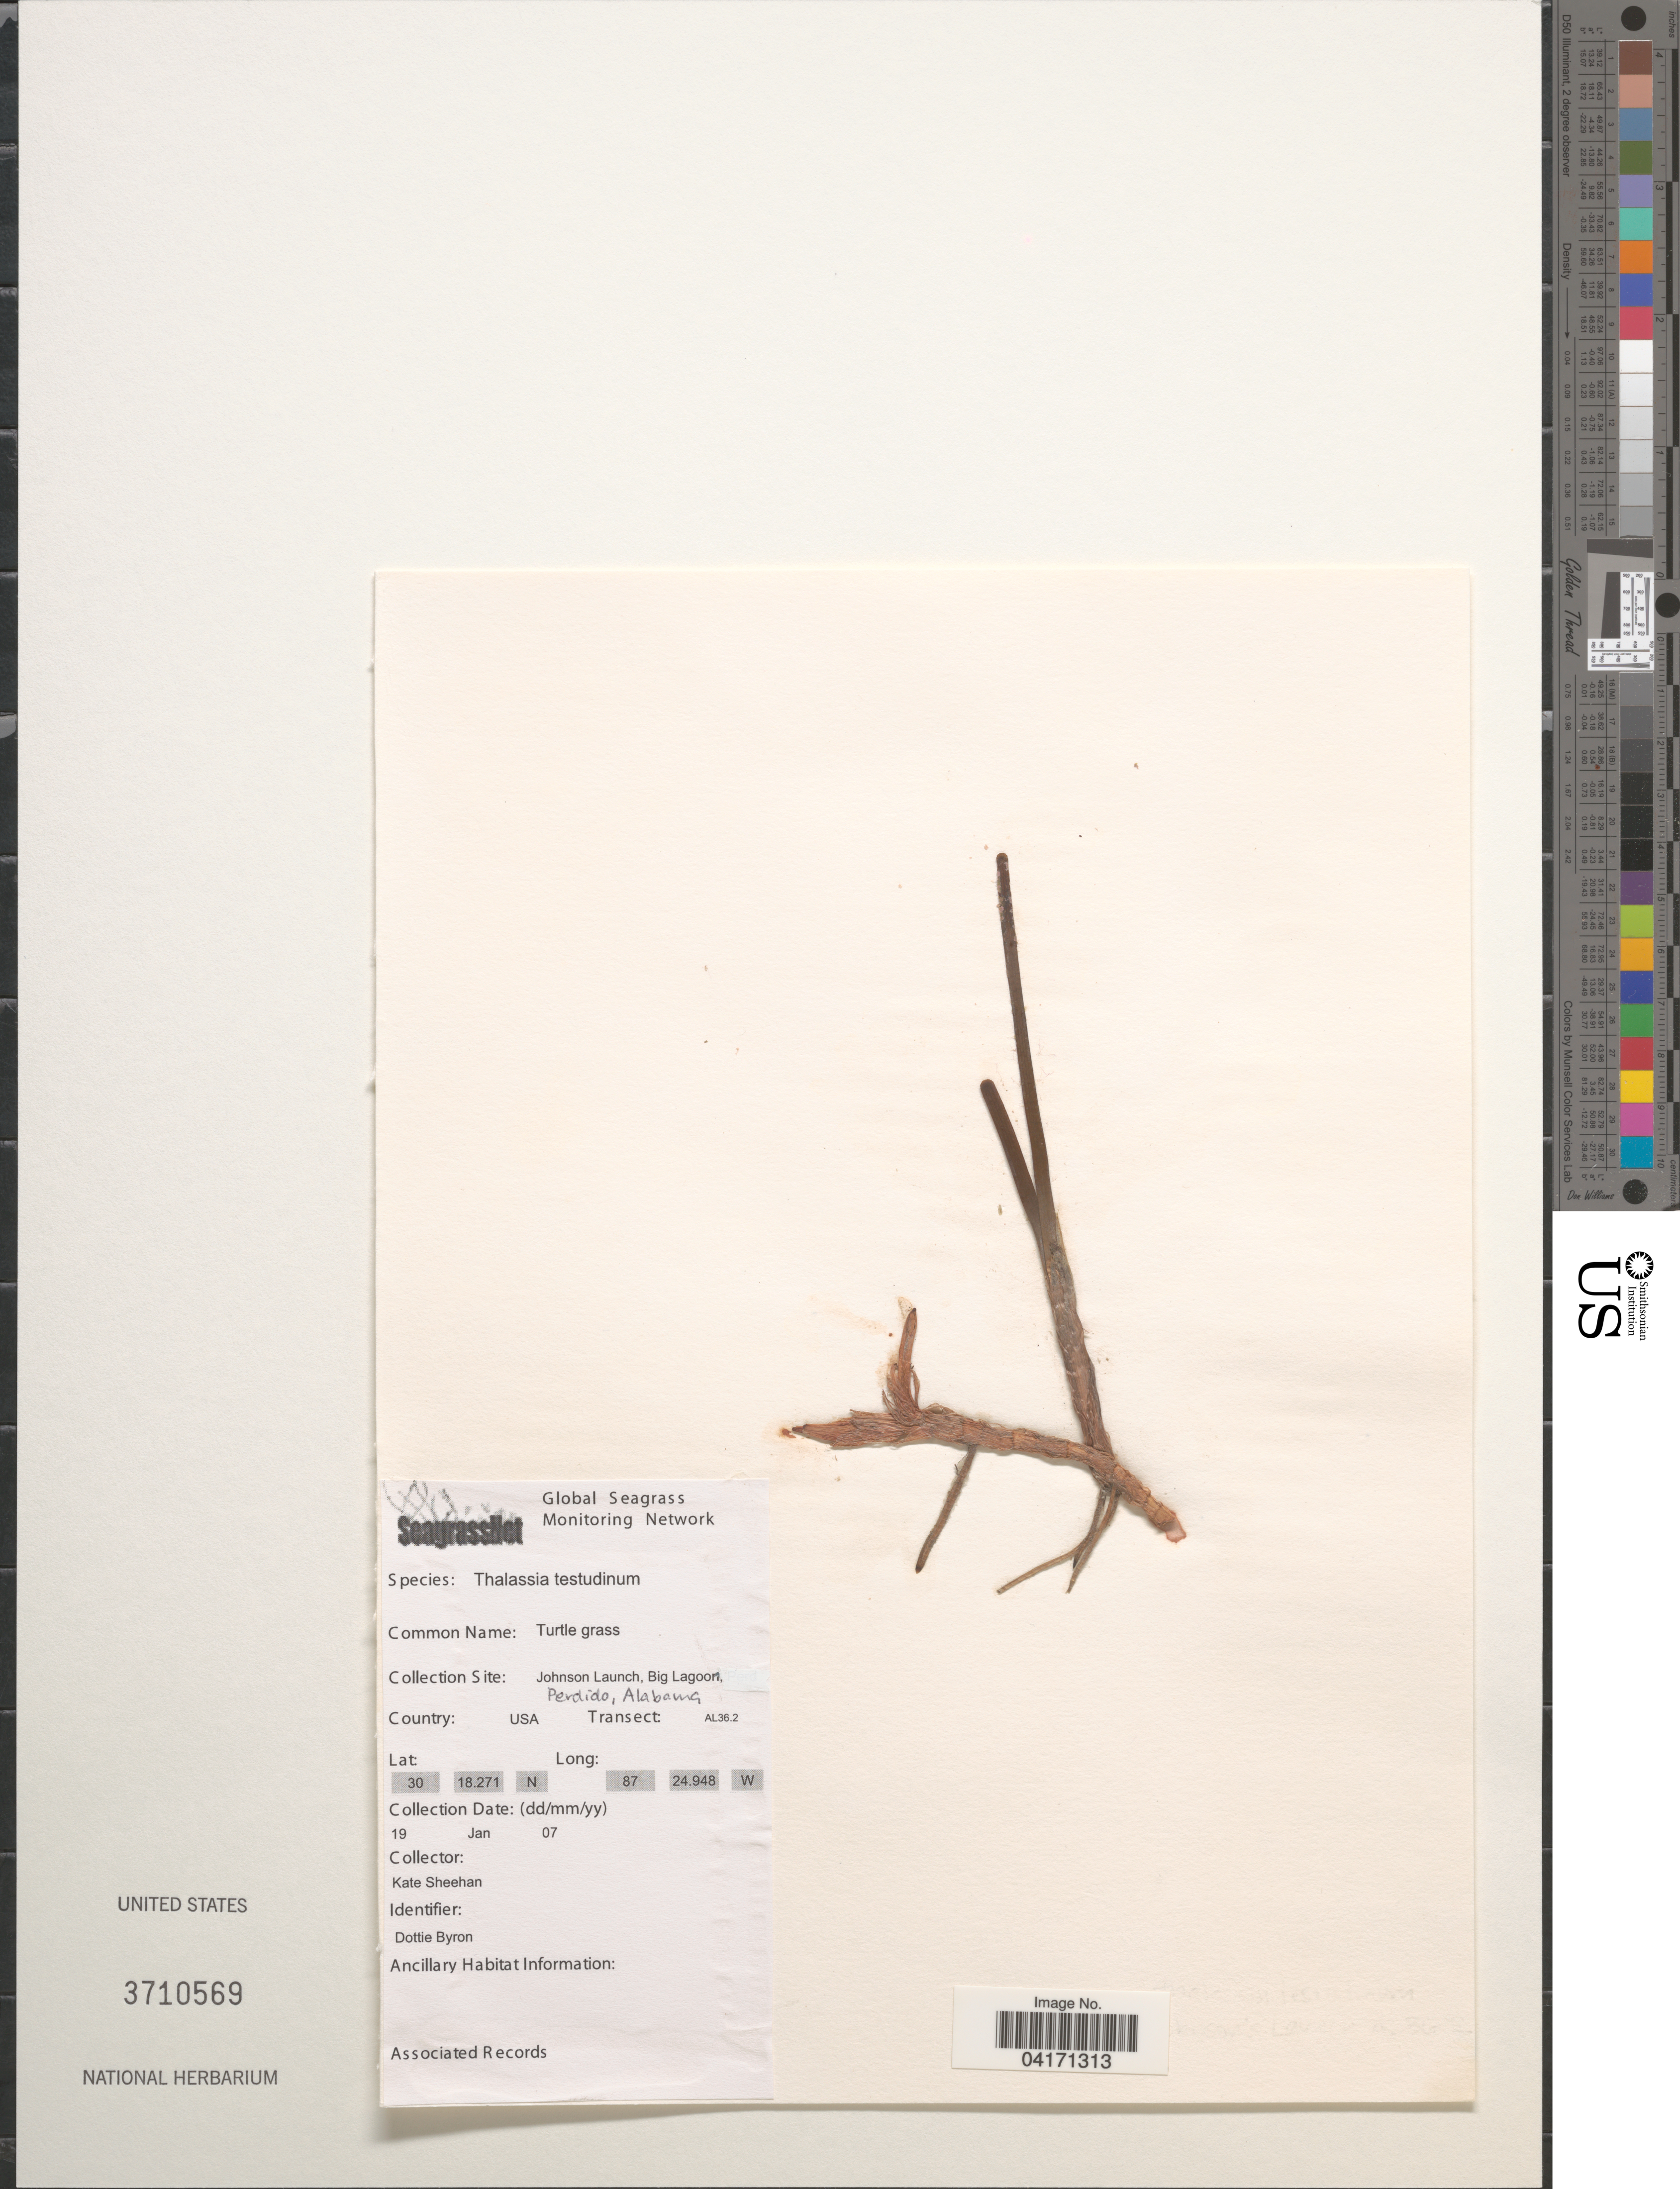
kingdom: Plantae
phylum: Tracheophyta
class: Liliopsida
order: Alismatales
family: Hydrocharitaceae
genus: Thalassia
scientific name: Thalassia testudinum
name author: Banks & Sol. ex K.D. Koenig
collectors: K. Sheehan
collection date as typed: Transcribed d/m/y: 19/1/7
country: United States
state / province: Alabama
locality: Johnson Launch, Big Lagoon, Perdido. Transect: AL36.2.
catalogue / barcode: US 3710569